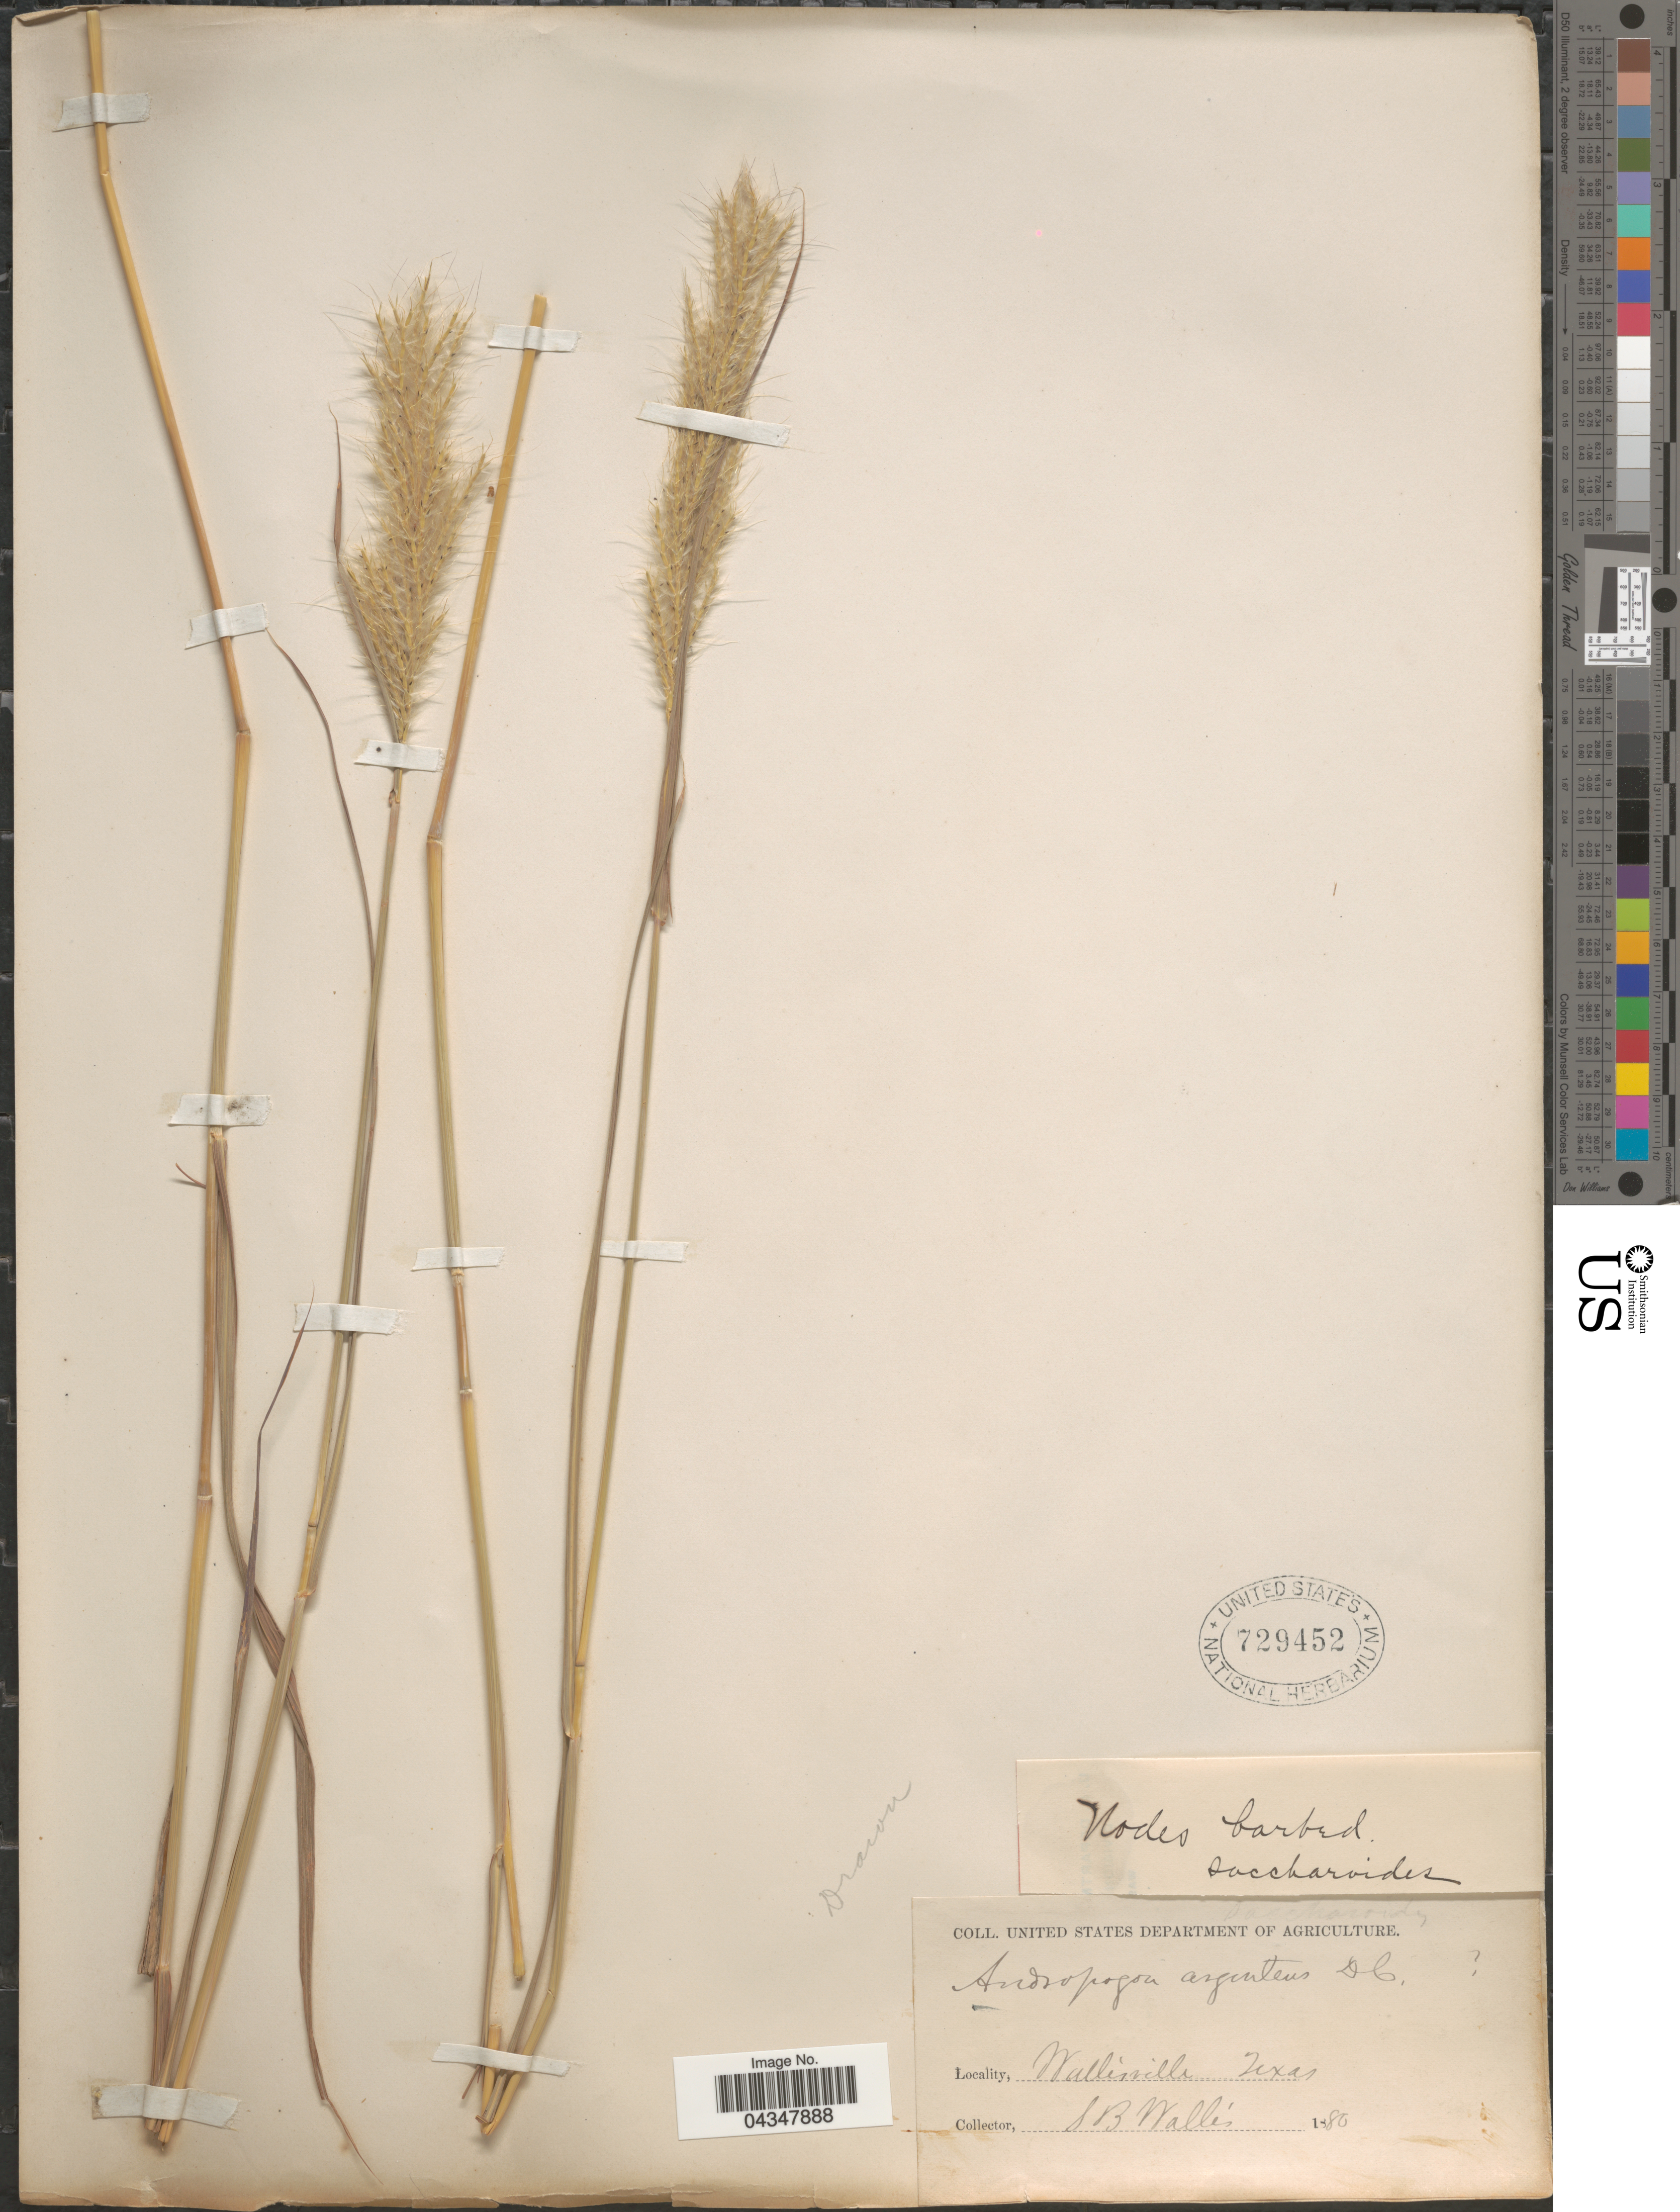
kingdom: Plantae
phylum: Tracheophyta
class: Liliopsida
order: Poales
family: Poaceae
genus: Bothriochloa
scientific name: Bothriochloa saccharoides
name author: (Sw.) Rydb.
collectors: S. Wallis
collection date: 1880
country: United States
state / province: Texas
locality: Wallinville.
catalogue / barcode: US 729452